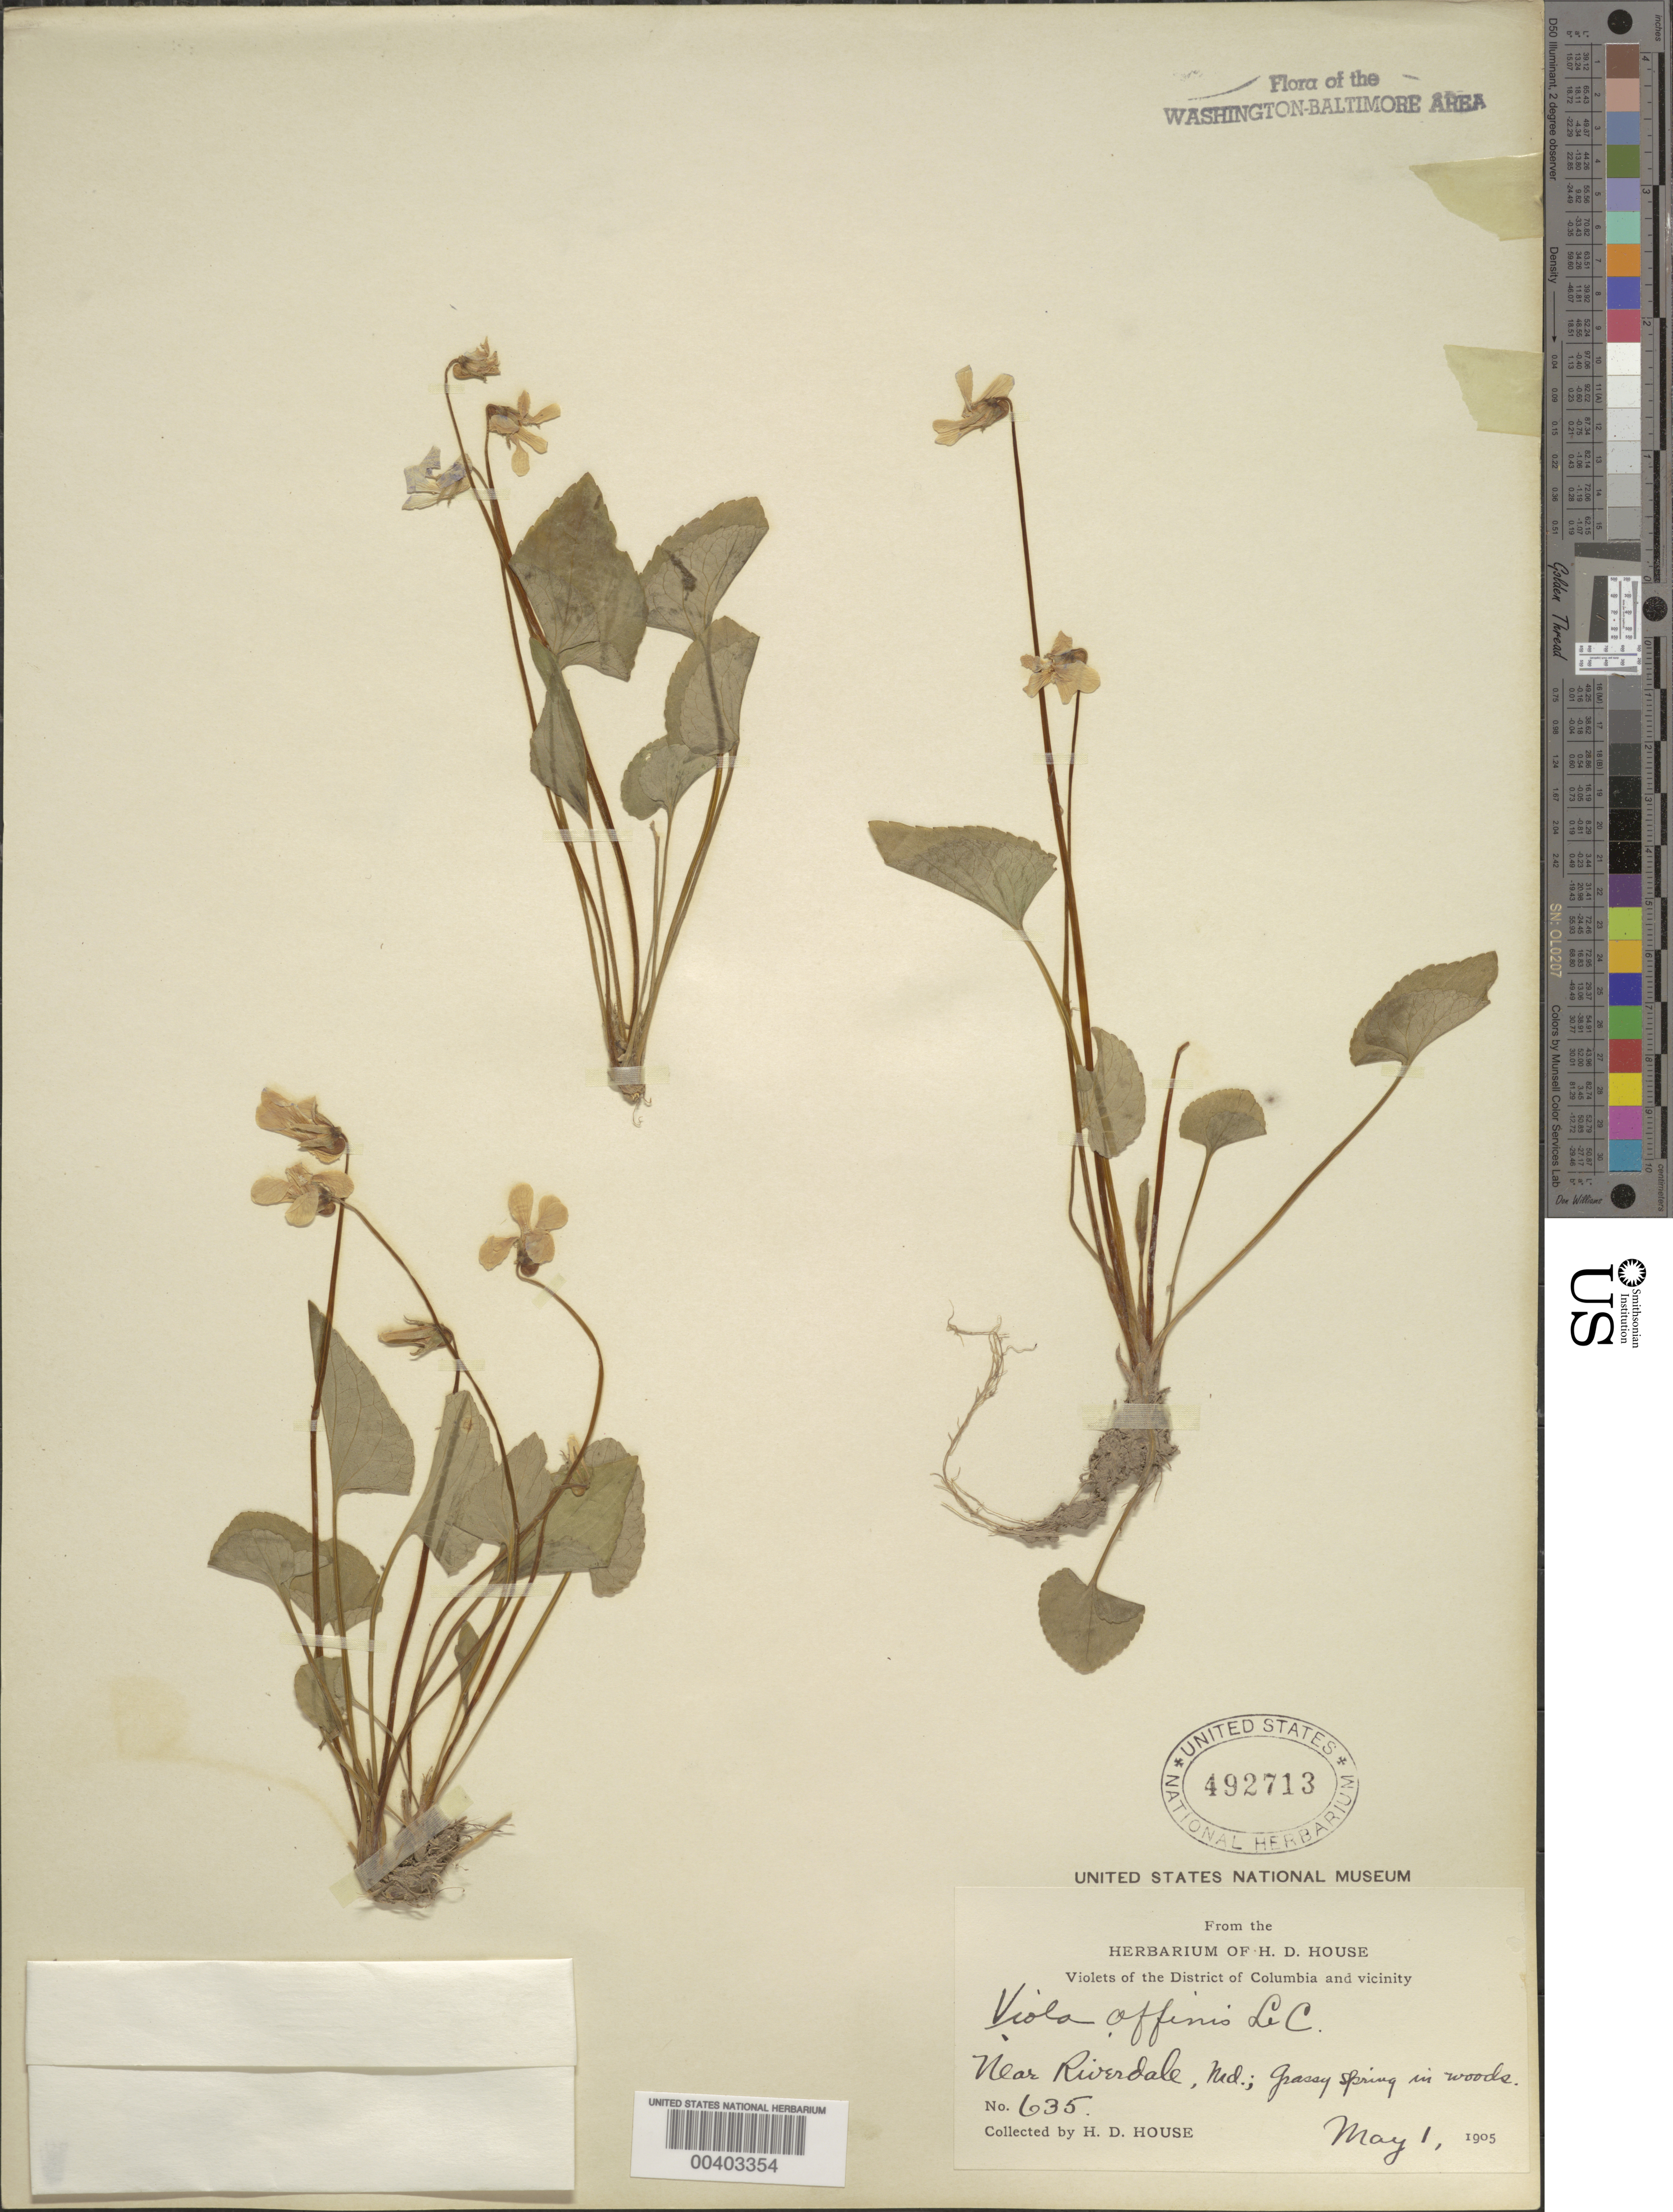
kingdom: Plantae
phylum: Tracheophyta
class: Magnoliopsida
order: Malpighiales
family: Violaceae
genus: Viola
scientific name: Viola sororia var. affinis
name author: (LeConte) McKinney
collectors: H. D. House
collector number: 635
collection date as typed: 01 May 1905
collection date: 1905-05-01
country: United States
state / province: Maryland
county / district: Prince George's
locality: Near Riverdale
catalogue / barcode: US 492713